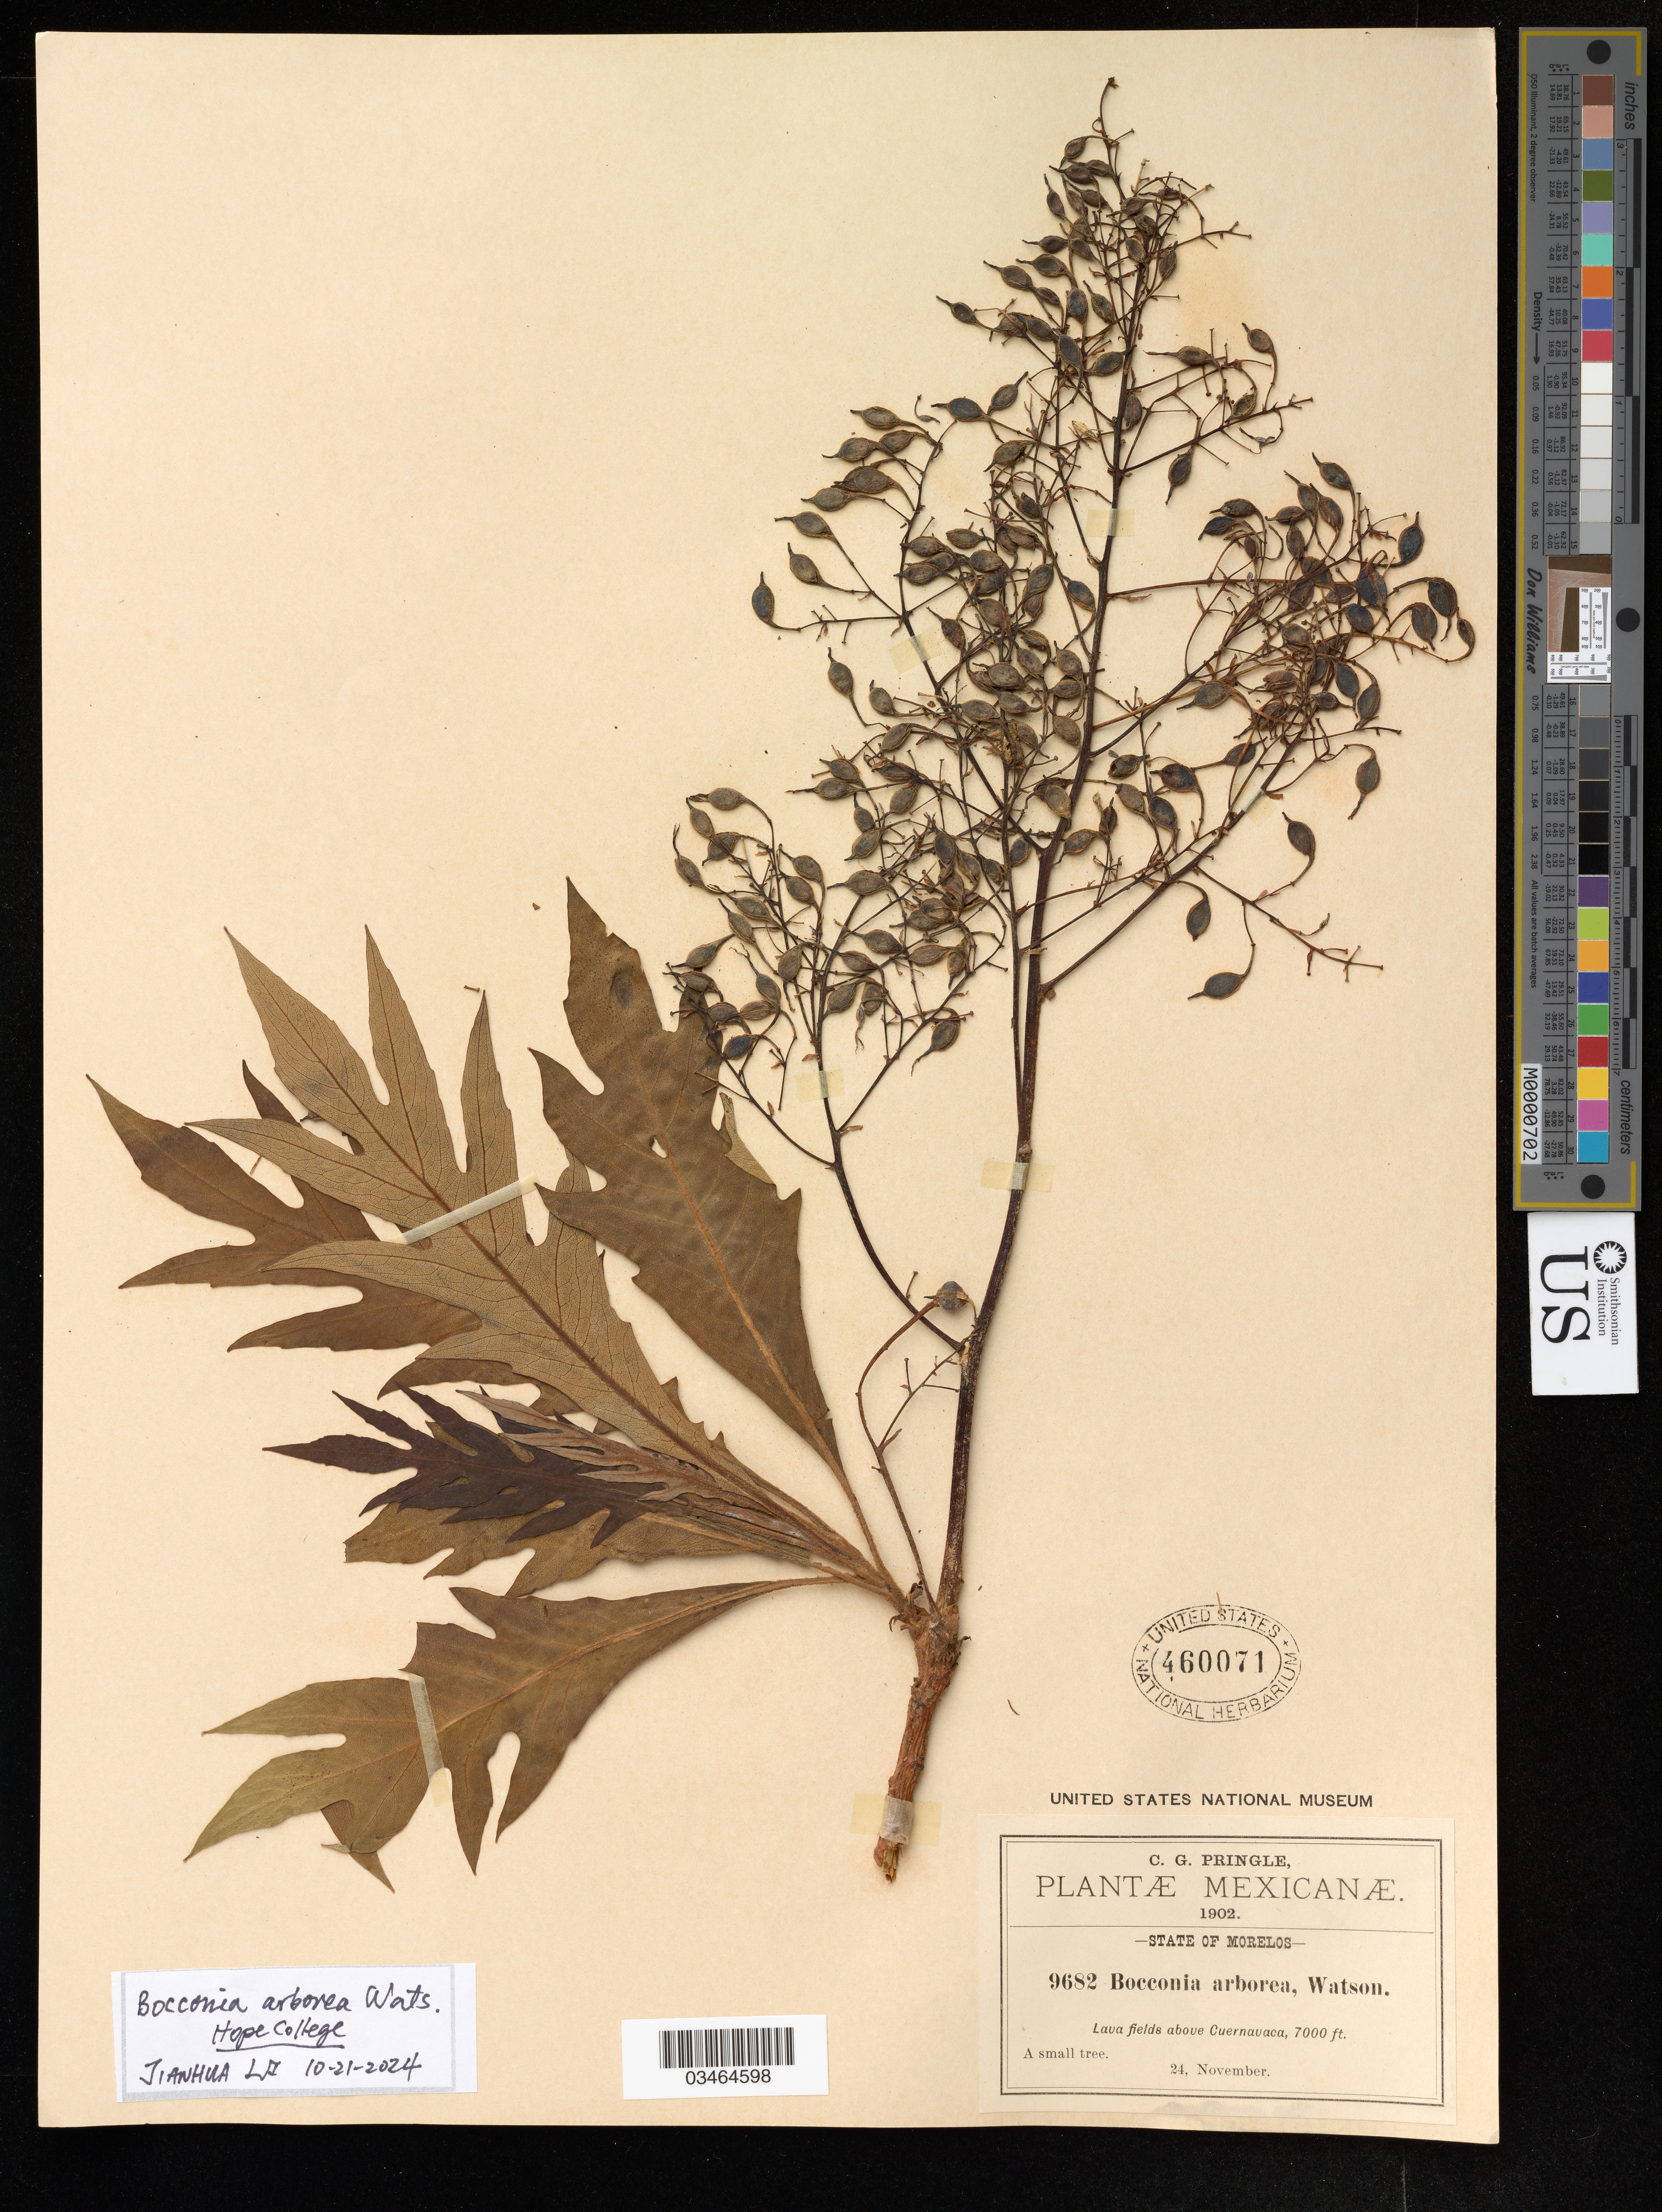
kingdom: Plantae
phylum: Tracheophyta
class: Magnoliopsida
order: Ranunculales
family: Papaveraceae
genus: Bocconia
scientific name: Bocconia arborea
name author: S. Watson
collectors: -- Pringle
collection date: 1902-11-24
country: Mexico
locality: Lava fields above Cuernavaca.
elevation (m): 2134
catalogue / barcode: US 460071